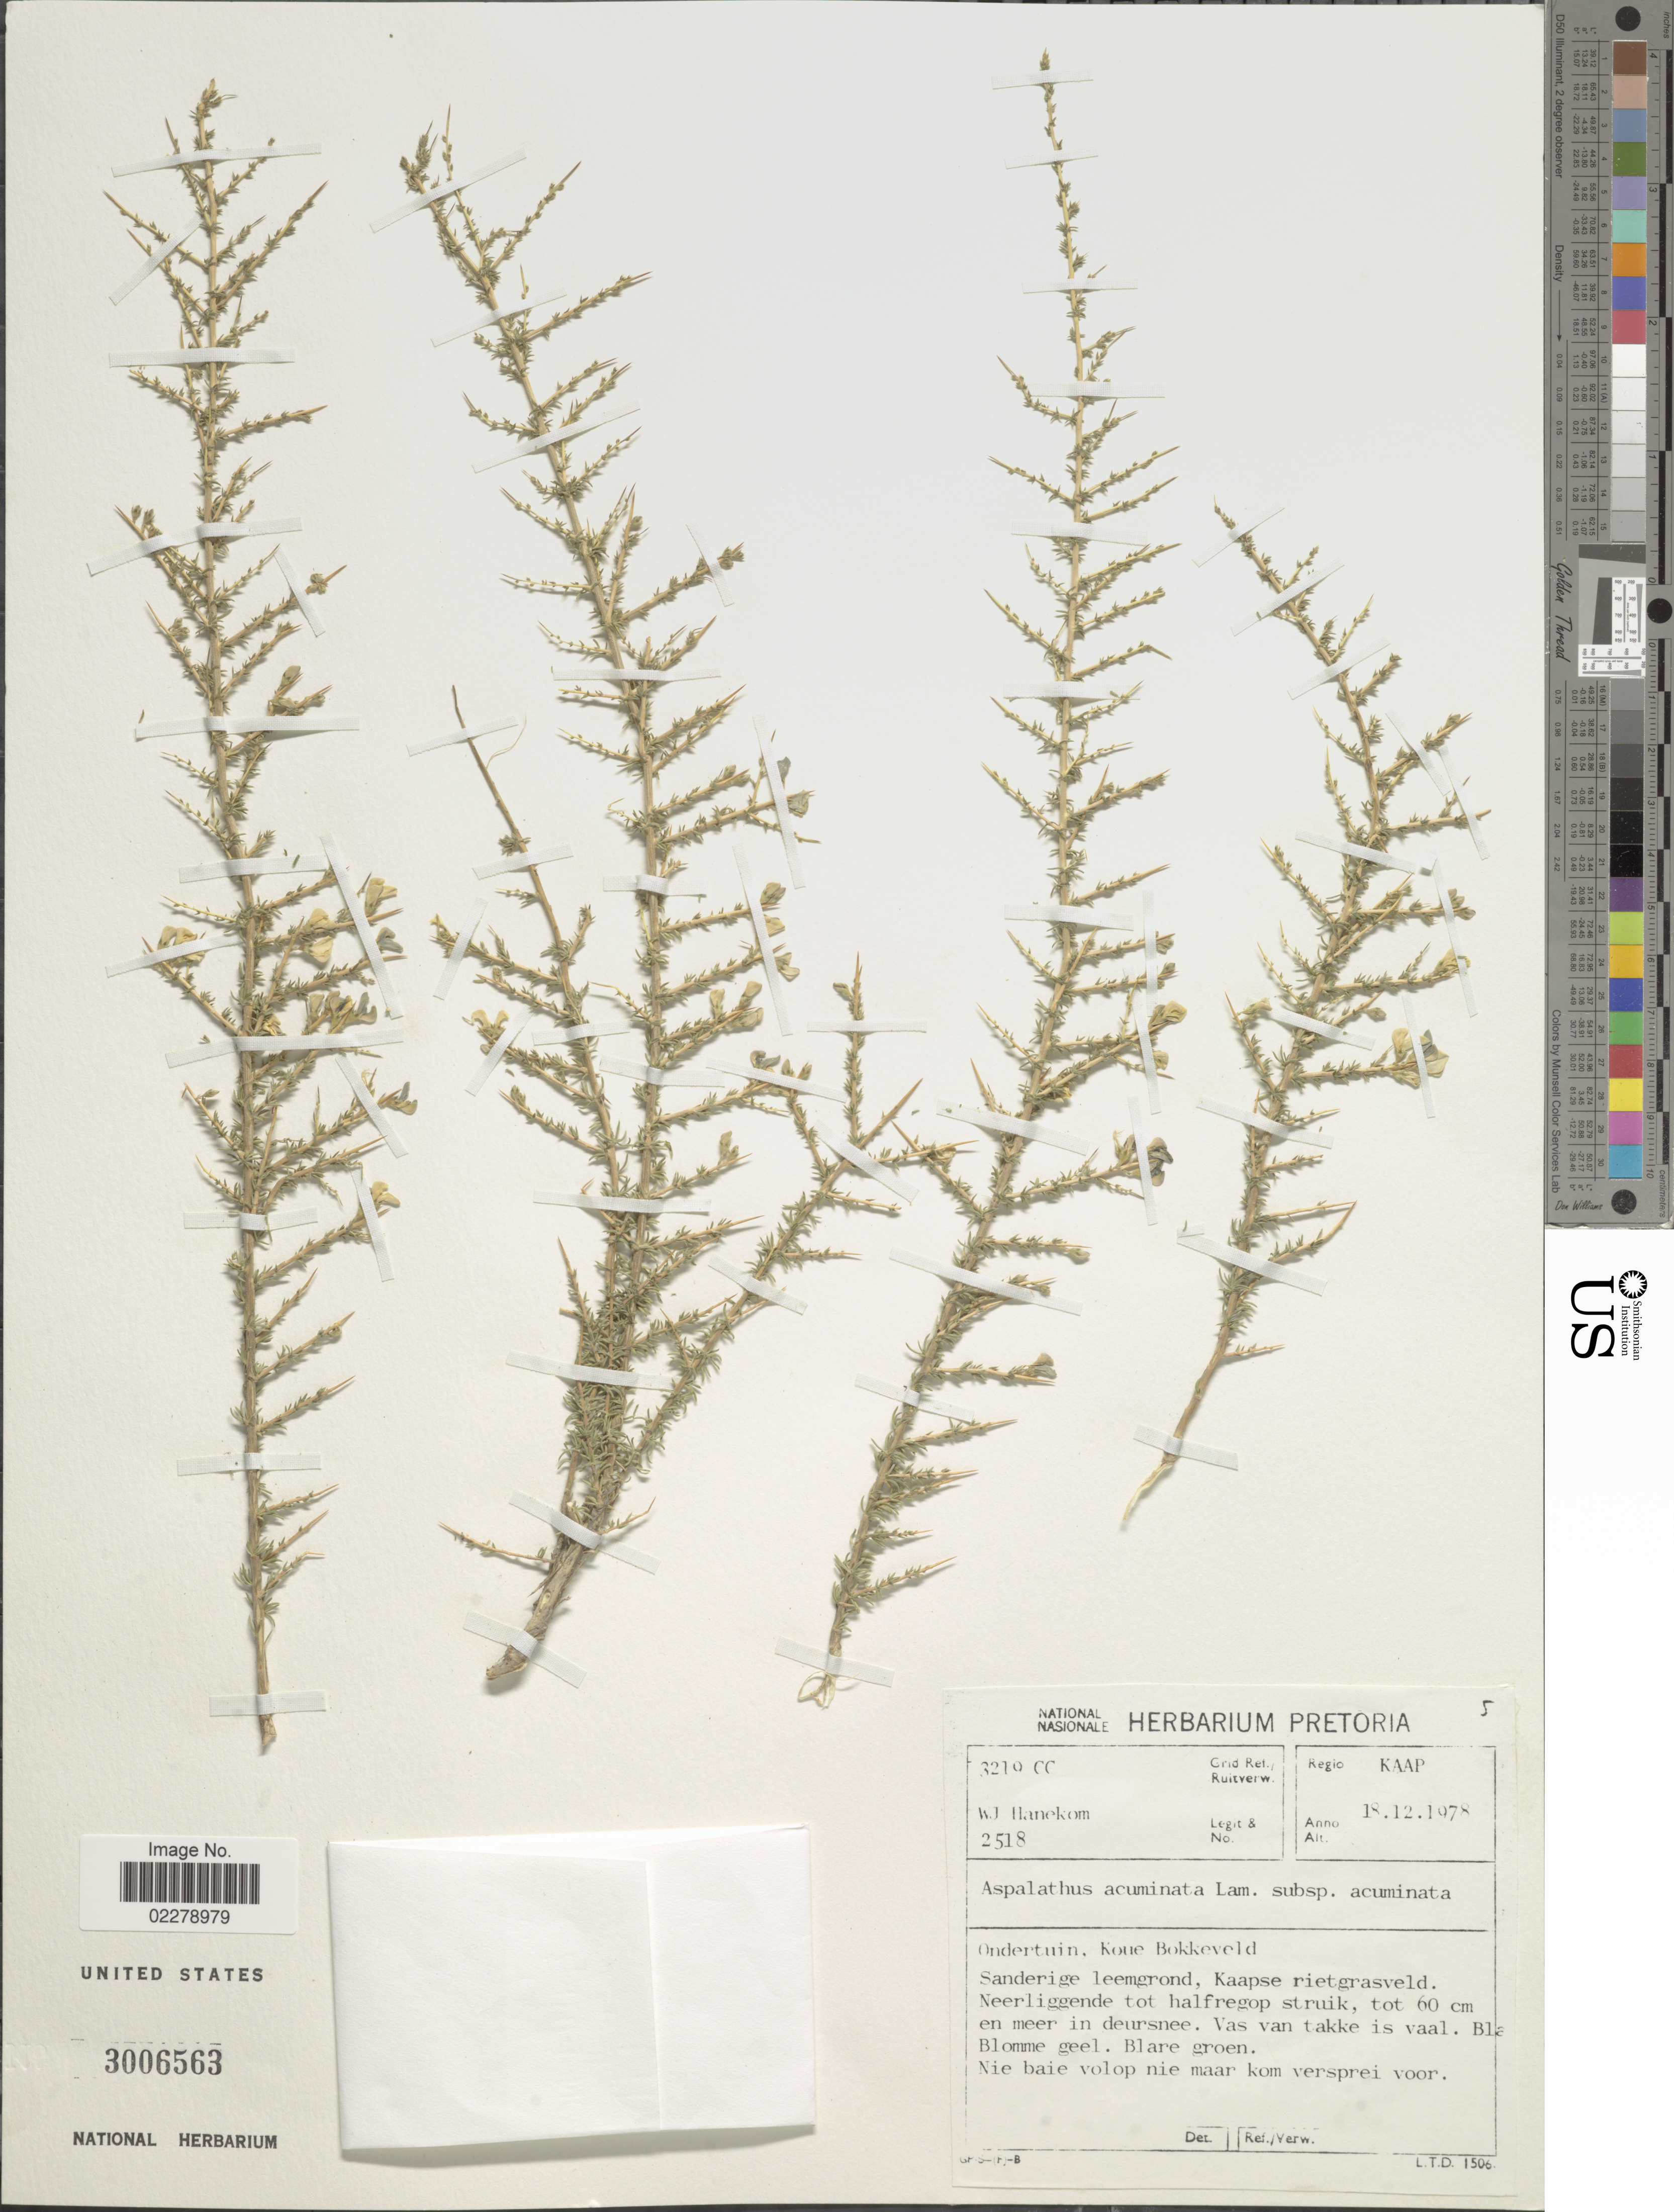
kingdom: Plantae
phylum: Tracheophyta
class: Magnoliopsida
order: Fabales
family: Fabaceae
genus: Aspalathus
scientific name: Aspalathus acuminata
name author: Lam.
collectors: W. Hanekom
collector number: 2518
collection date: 1978-12-18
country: South Africa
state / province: Northern Cape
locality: Regio Kaap. Ondertuin, Koue Bokkeveld. Sanderige leemgrond, Kaapse rietgrasveld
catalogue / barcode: US 3006563